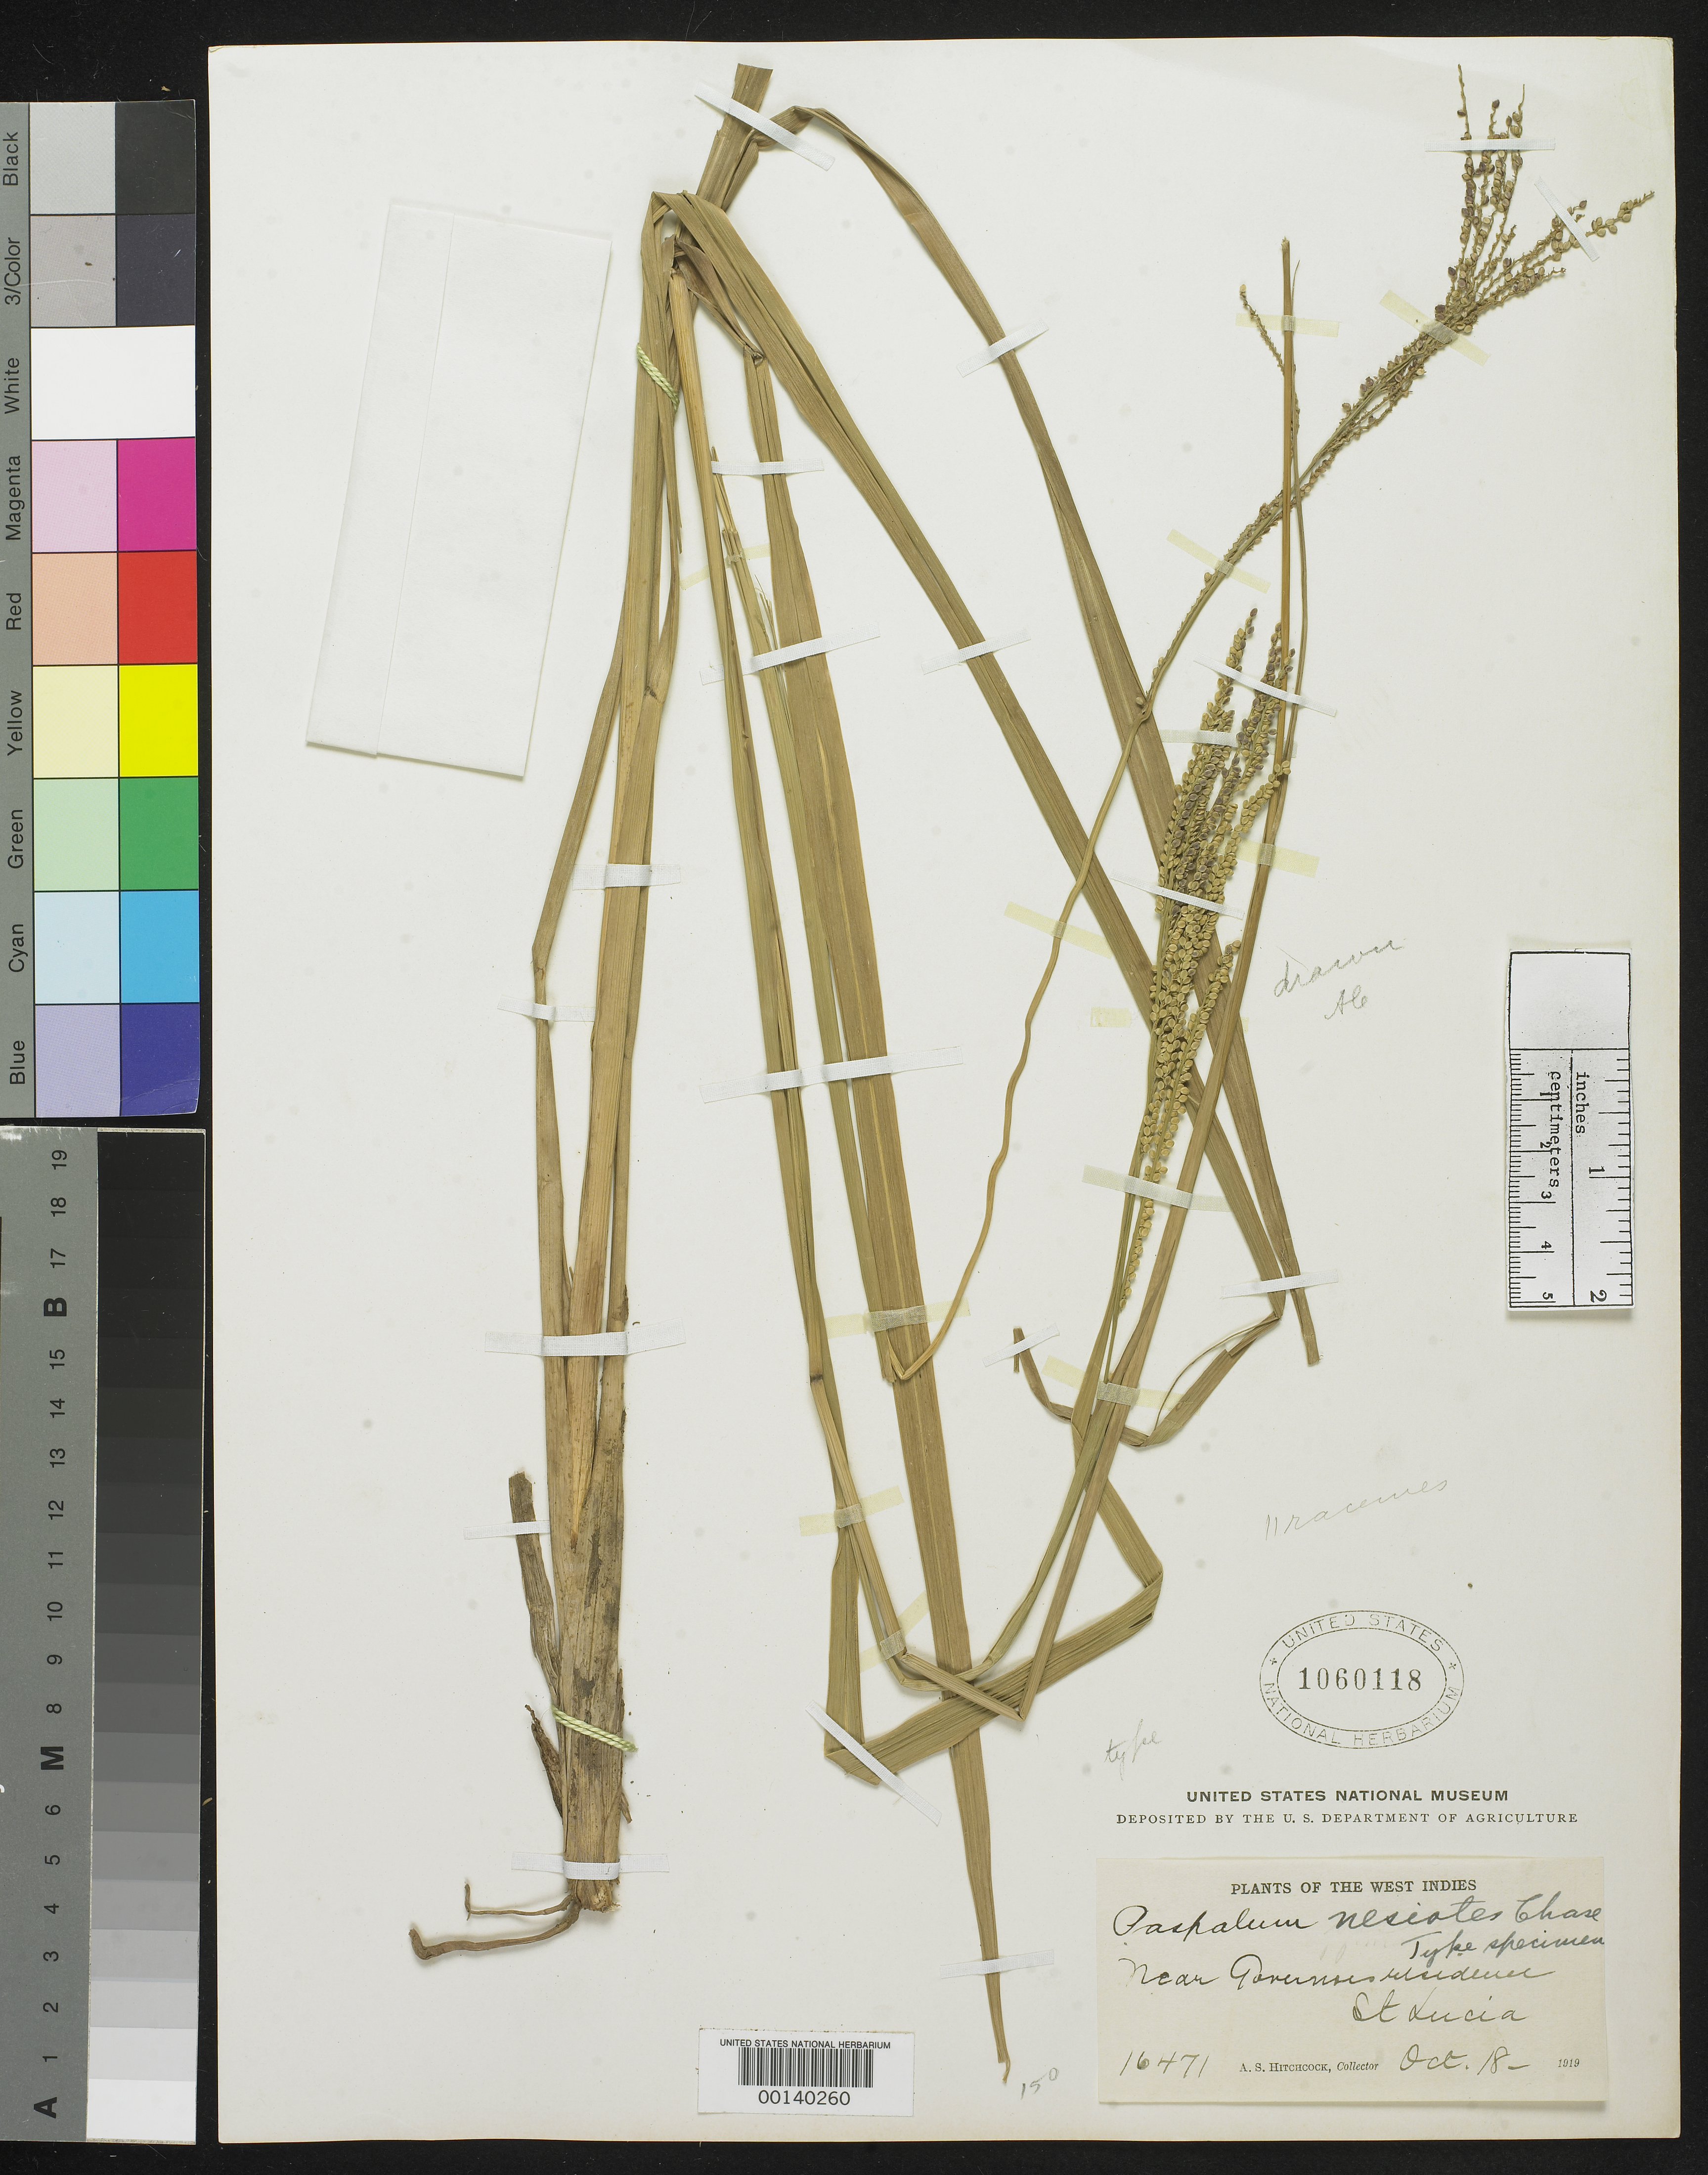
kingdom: Plantae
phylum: Tracheophyta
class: Liliopsida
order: Poales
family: Poaceae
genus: Paspalum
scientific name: Paspalum nesiotes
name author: Chase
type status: Holotype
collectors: A. S. Hitchcock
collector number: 16471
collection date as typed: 18 Oct 1919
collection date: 1919-10-18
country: St. Lucia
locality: Governer's residence.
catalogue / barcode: US 1060118